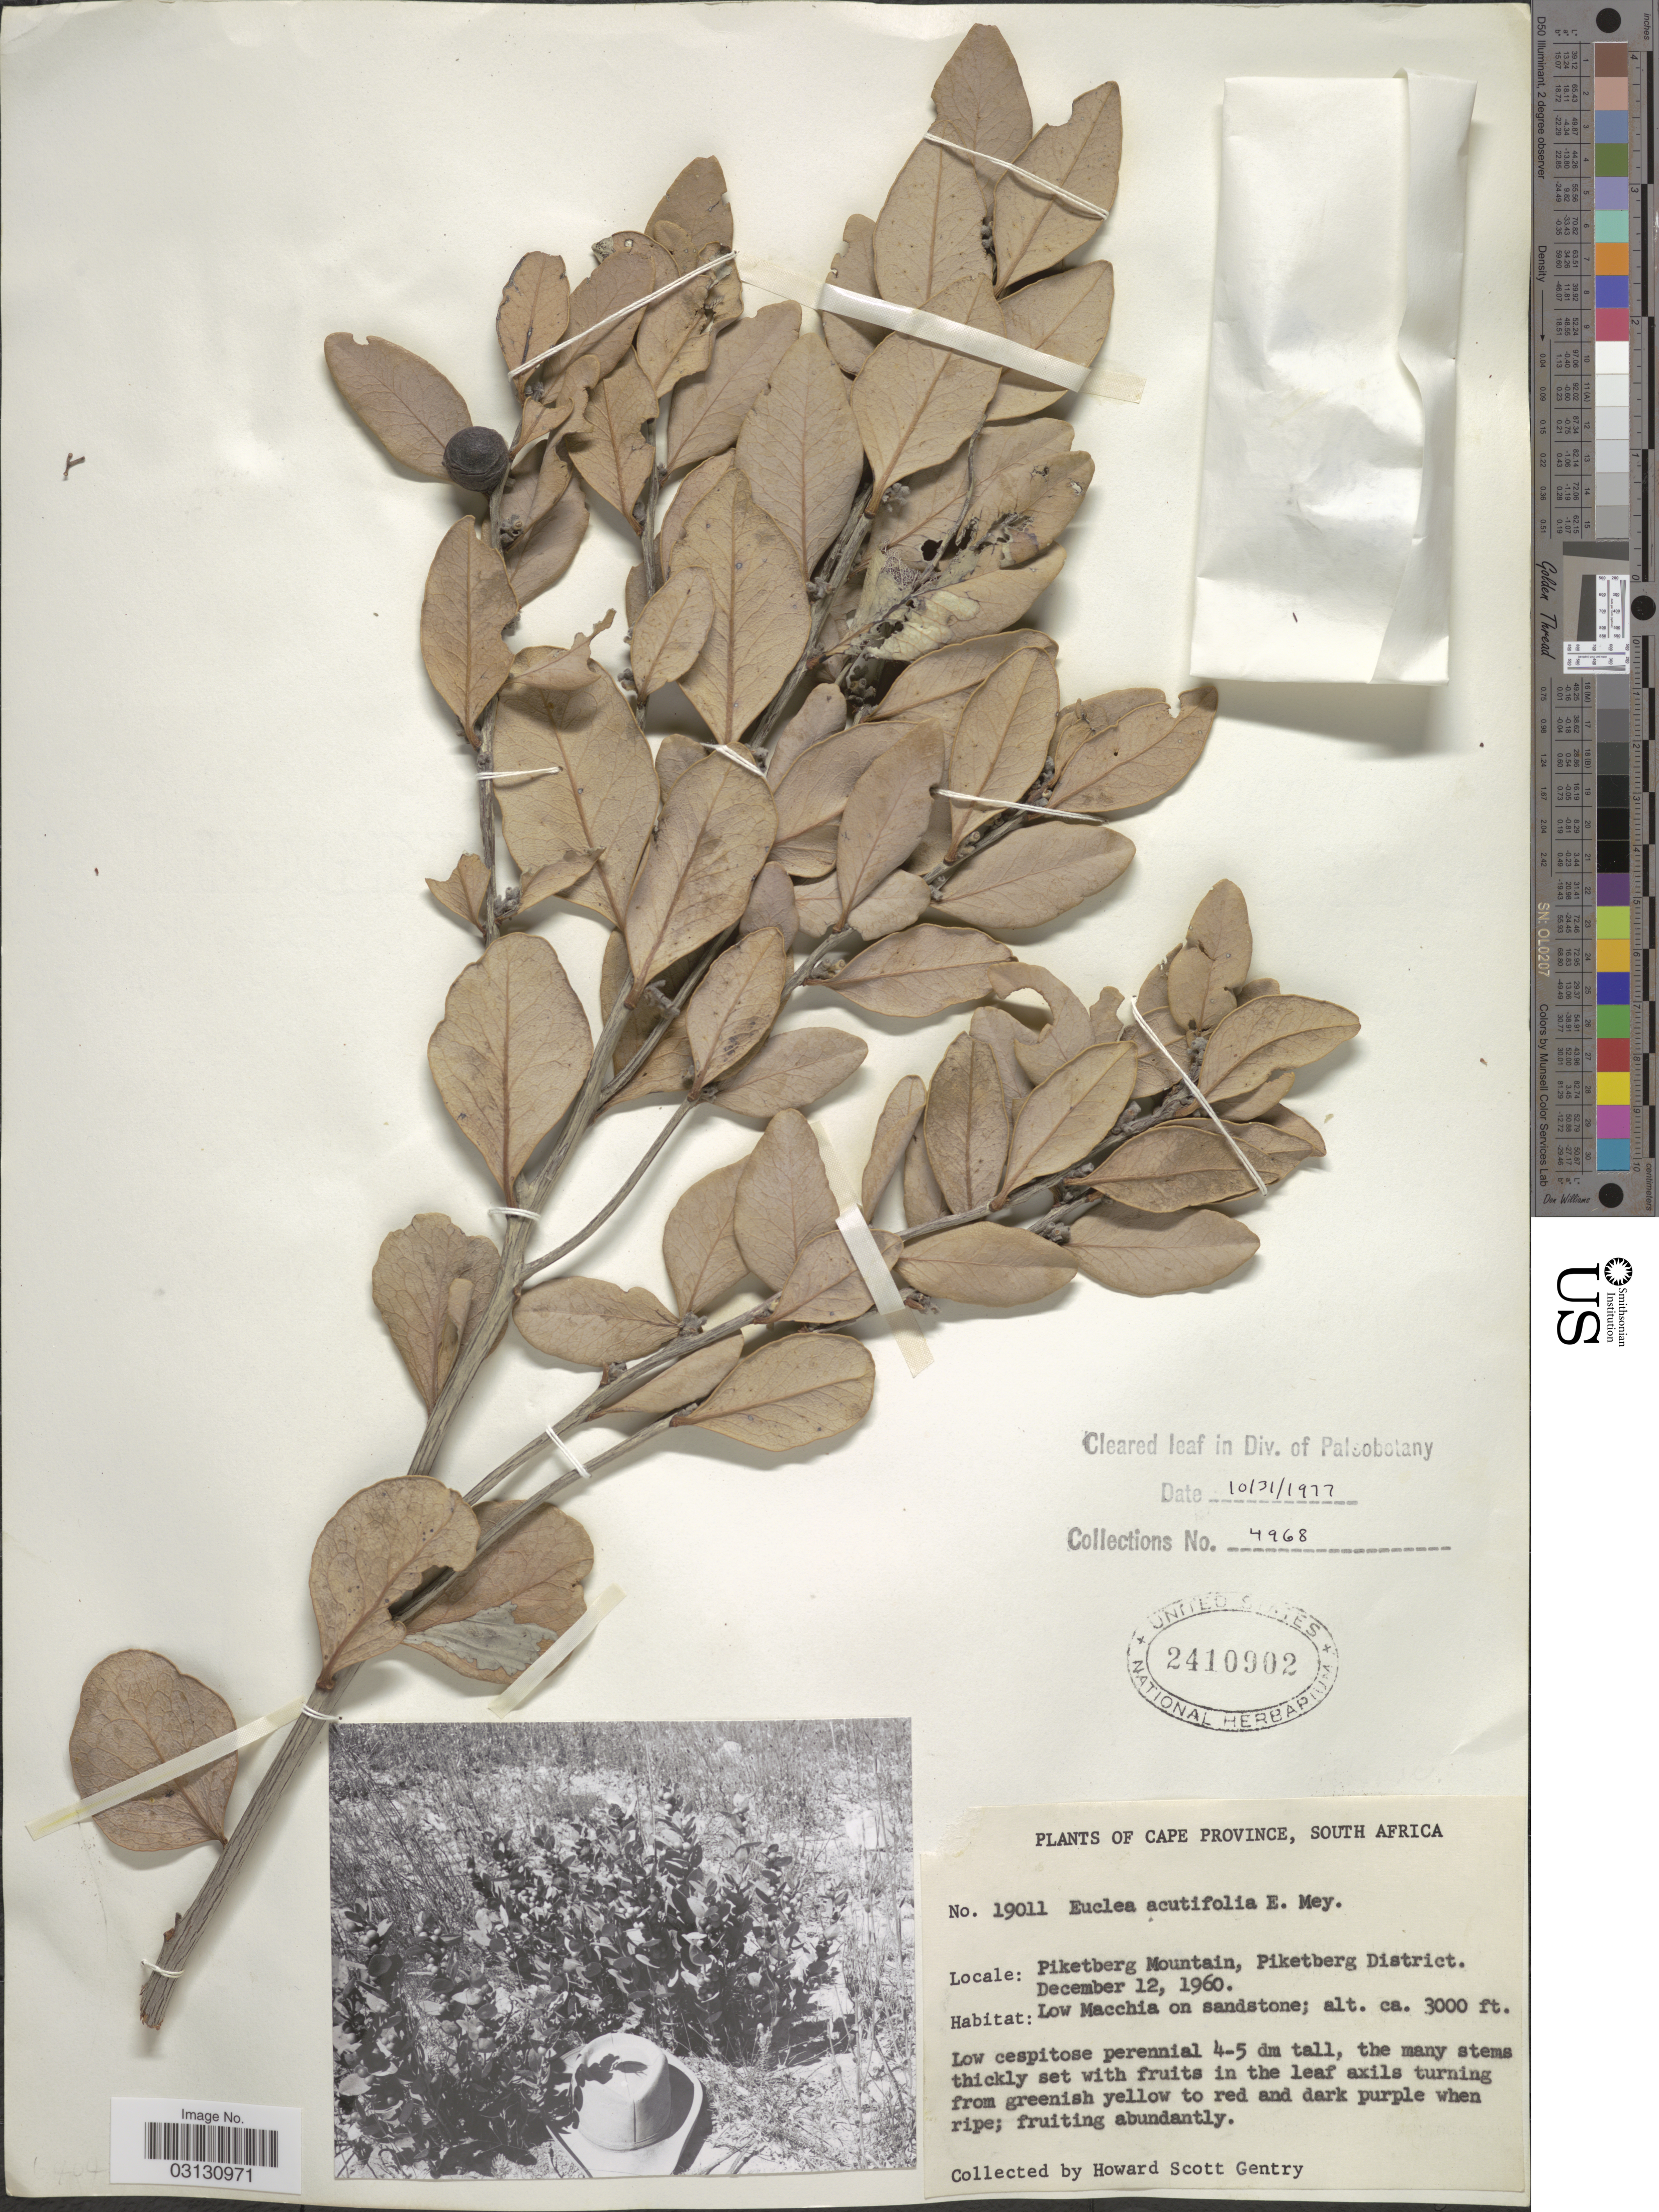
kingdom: Plantae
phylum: Tracheophyta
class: Magnoliopsida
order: Ericales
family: Ebenaceae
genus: Euclea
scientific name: Euclea acutifolia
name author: E. Mey. ex A. DC.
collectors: H. S. Gentry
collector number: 19011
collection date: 1960-12-12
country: South Africa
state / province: Western Cape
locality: Piketberg Mountain, Piketberg District. Low Macchia on sandstone.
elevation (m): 914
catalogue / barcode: US 2410902